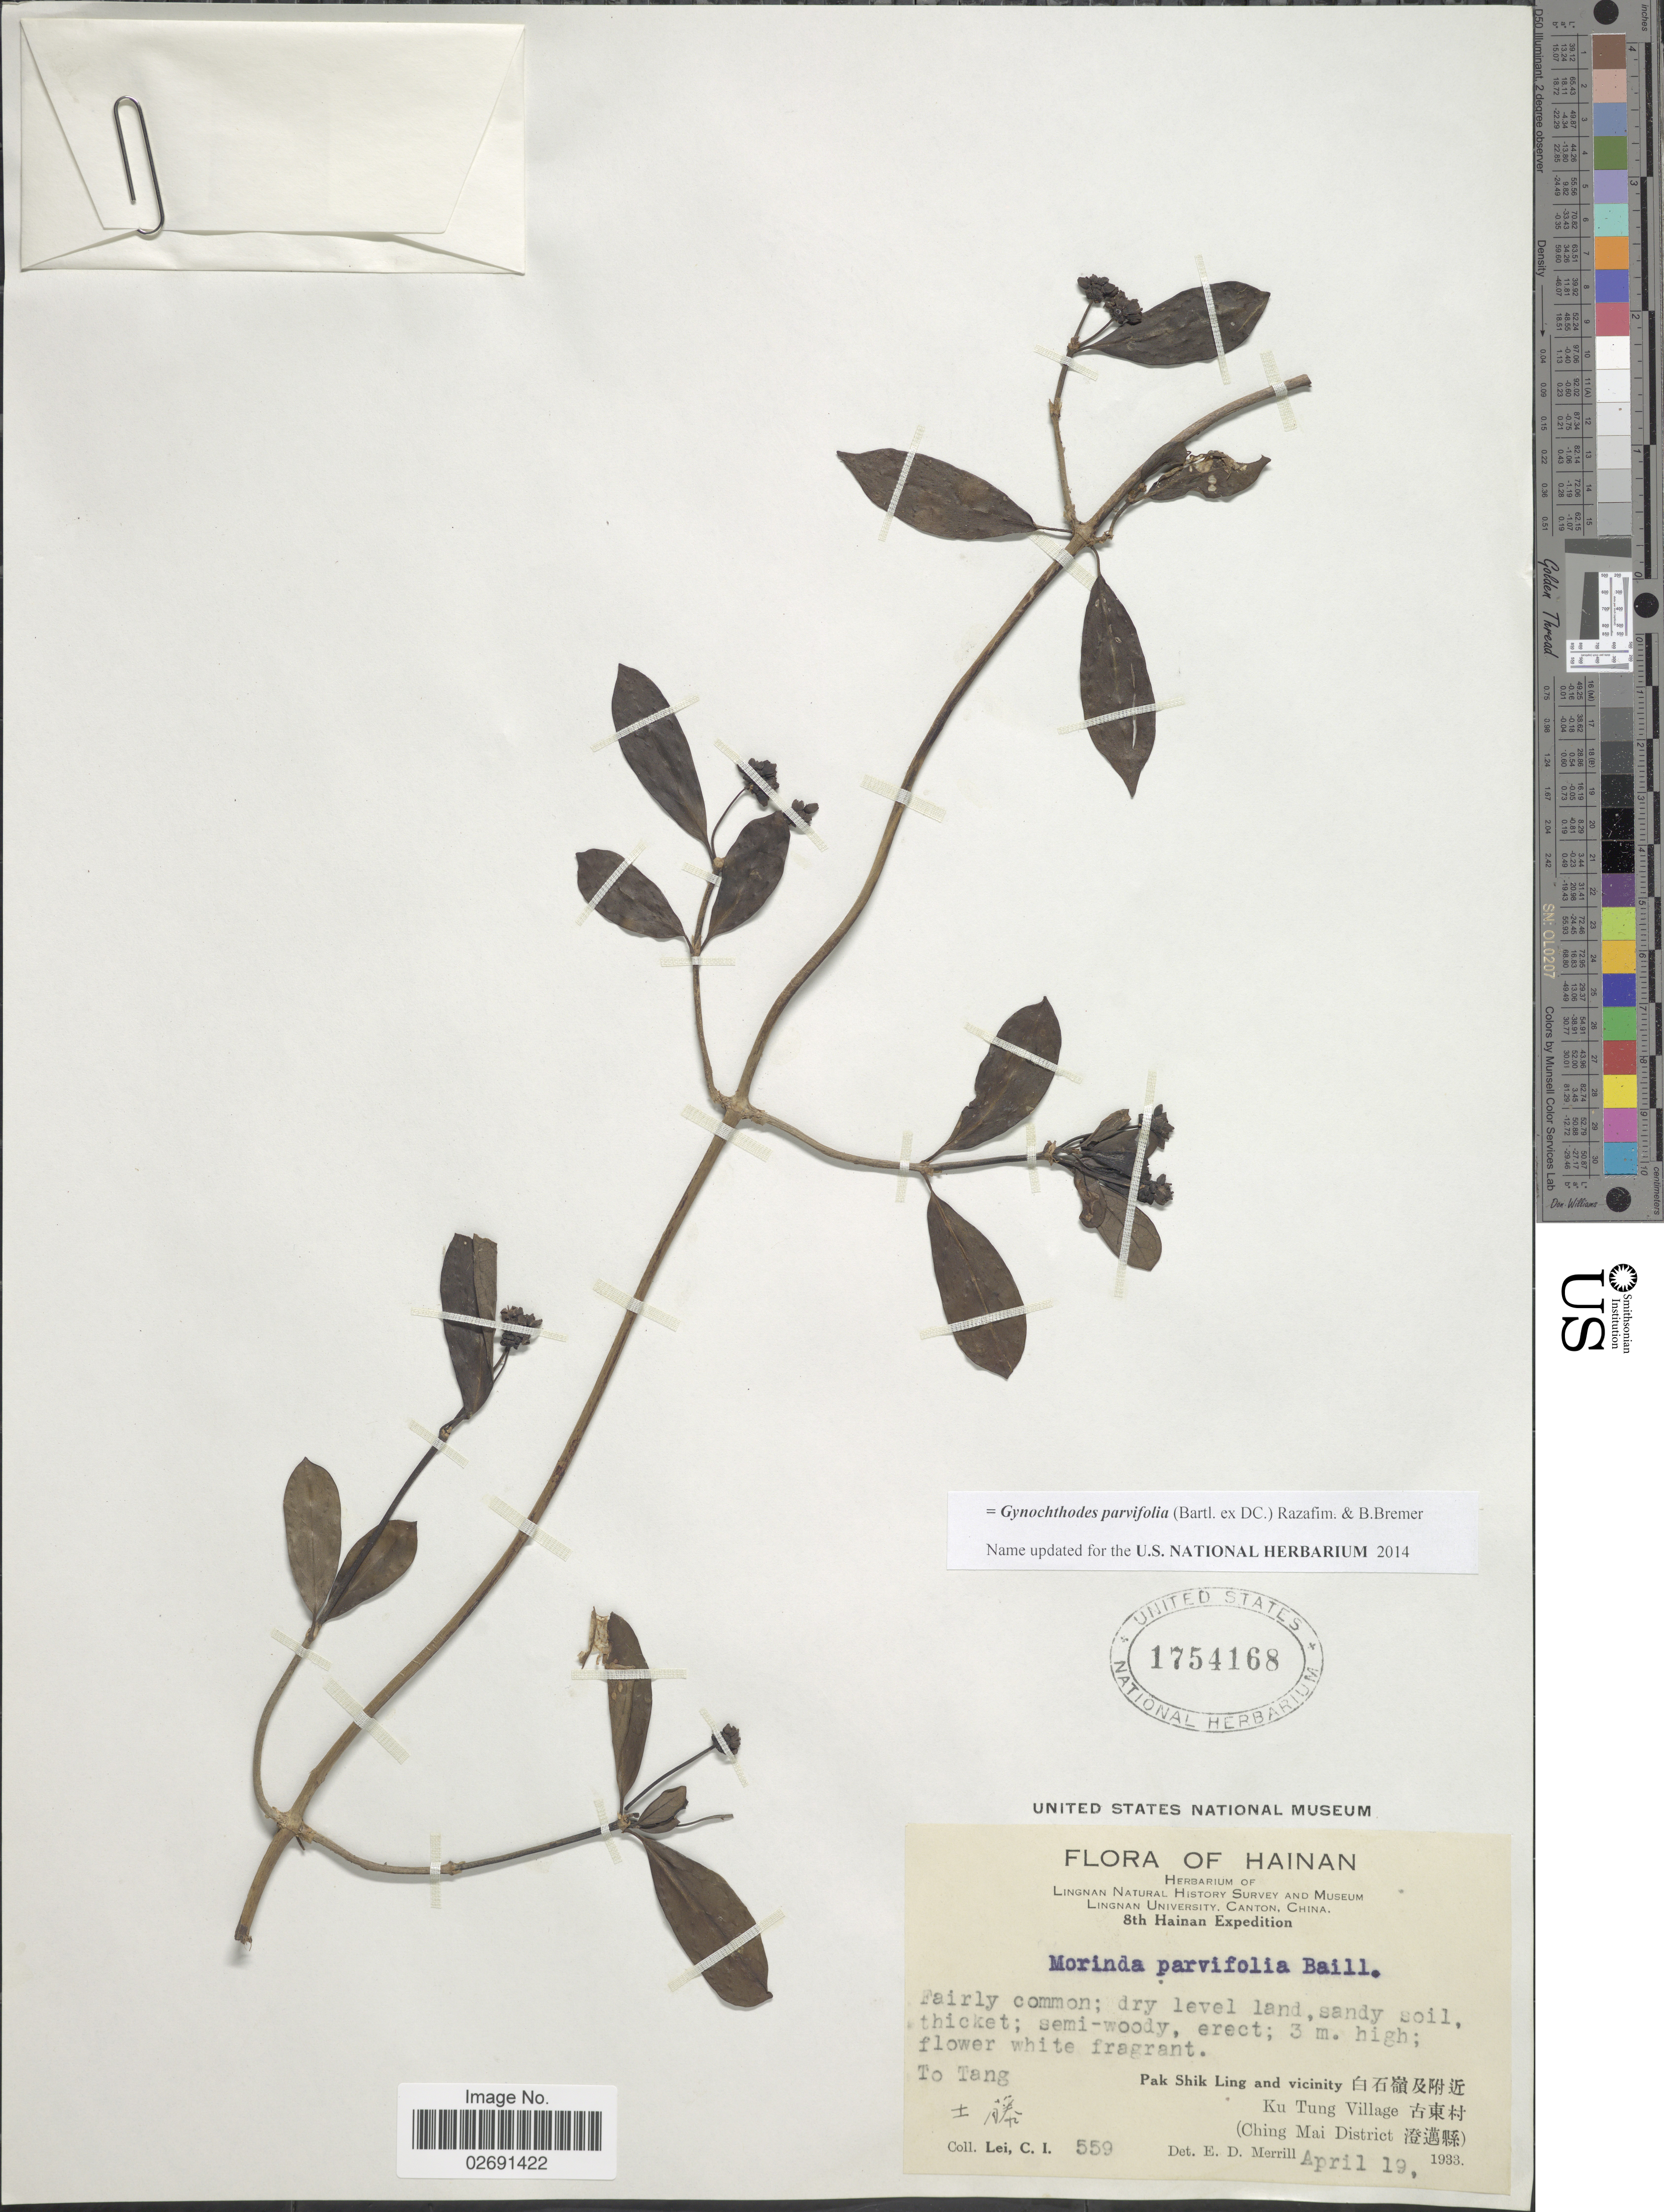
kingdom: Plantae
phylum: Tracheophyta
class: Magnoliopsida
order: Gentianales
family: Rubiaceae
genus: Gynochthodes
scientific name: Gynochthodes parvifolia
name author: (Bartl. ex DC.) Razafim. & B. Bremer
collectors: C. I. Lei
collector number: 559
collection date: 1933-04-19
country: China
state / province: Hainan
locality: Pak Shik Ling and vicinity, Ku Tung Village (Ching Mai District), To Tang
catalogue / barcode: US 1754168